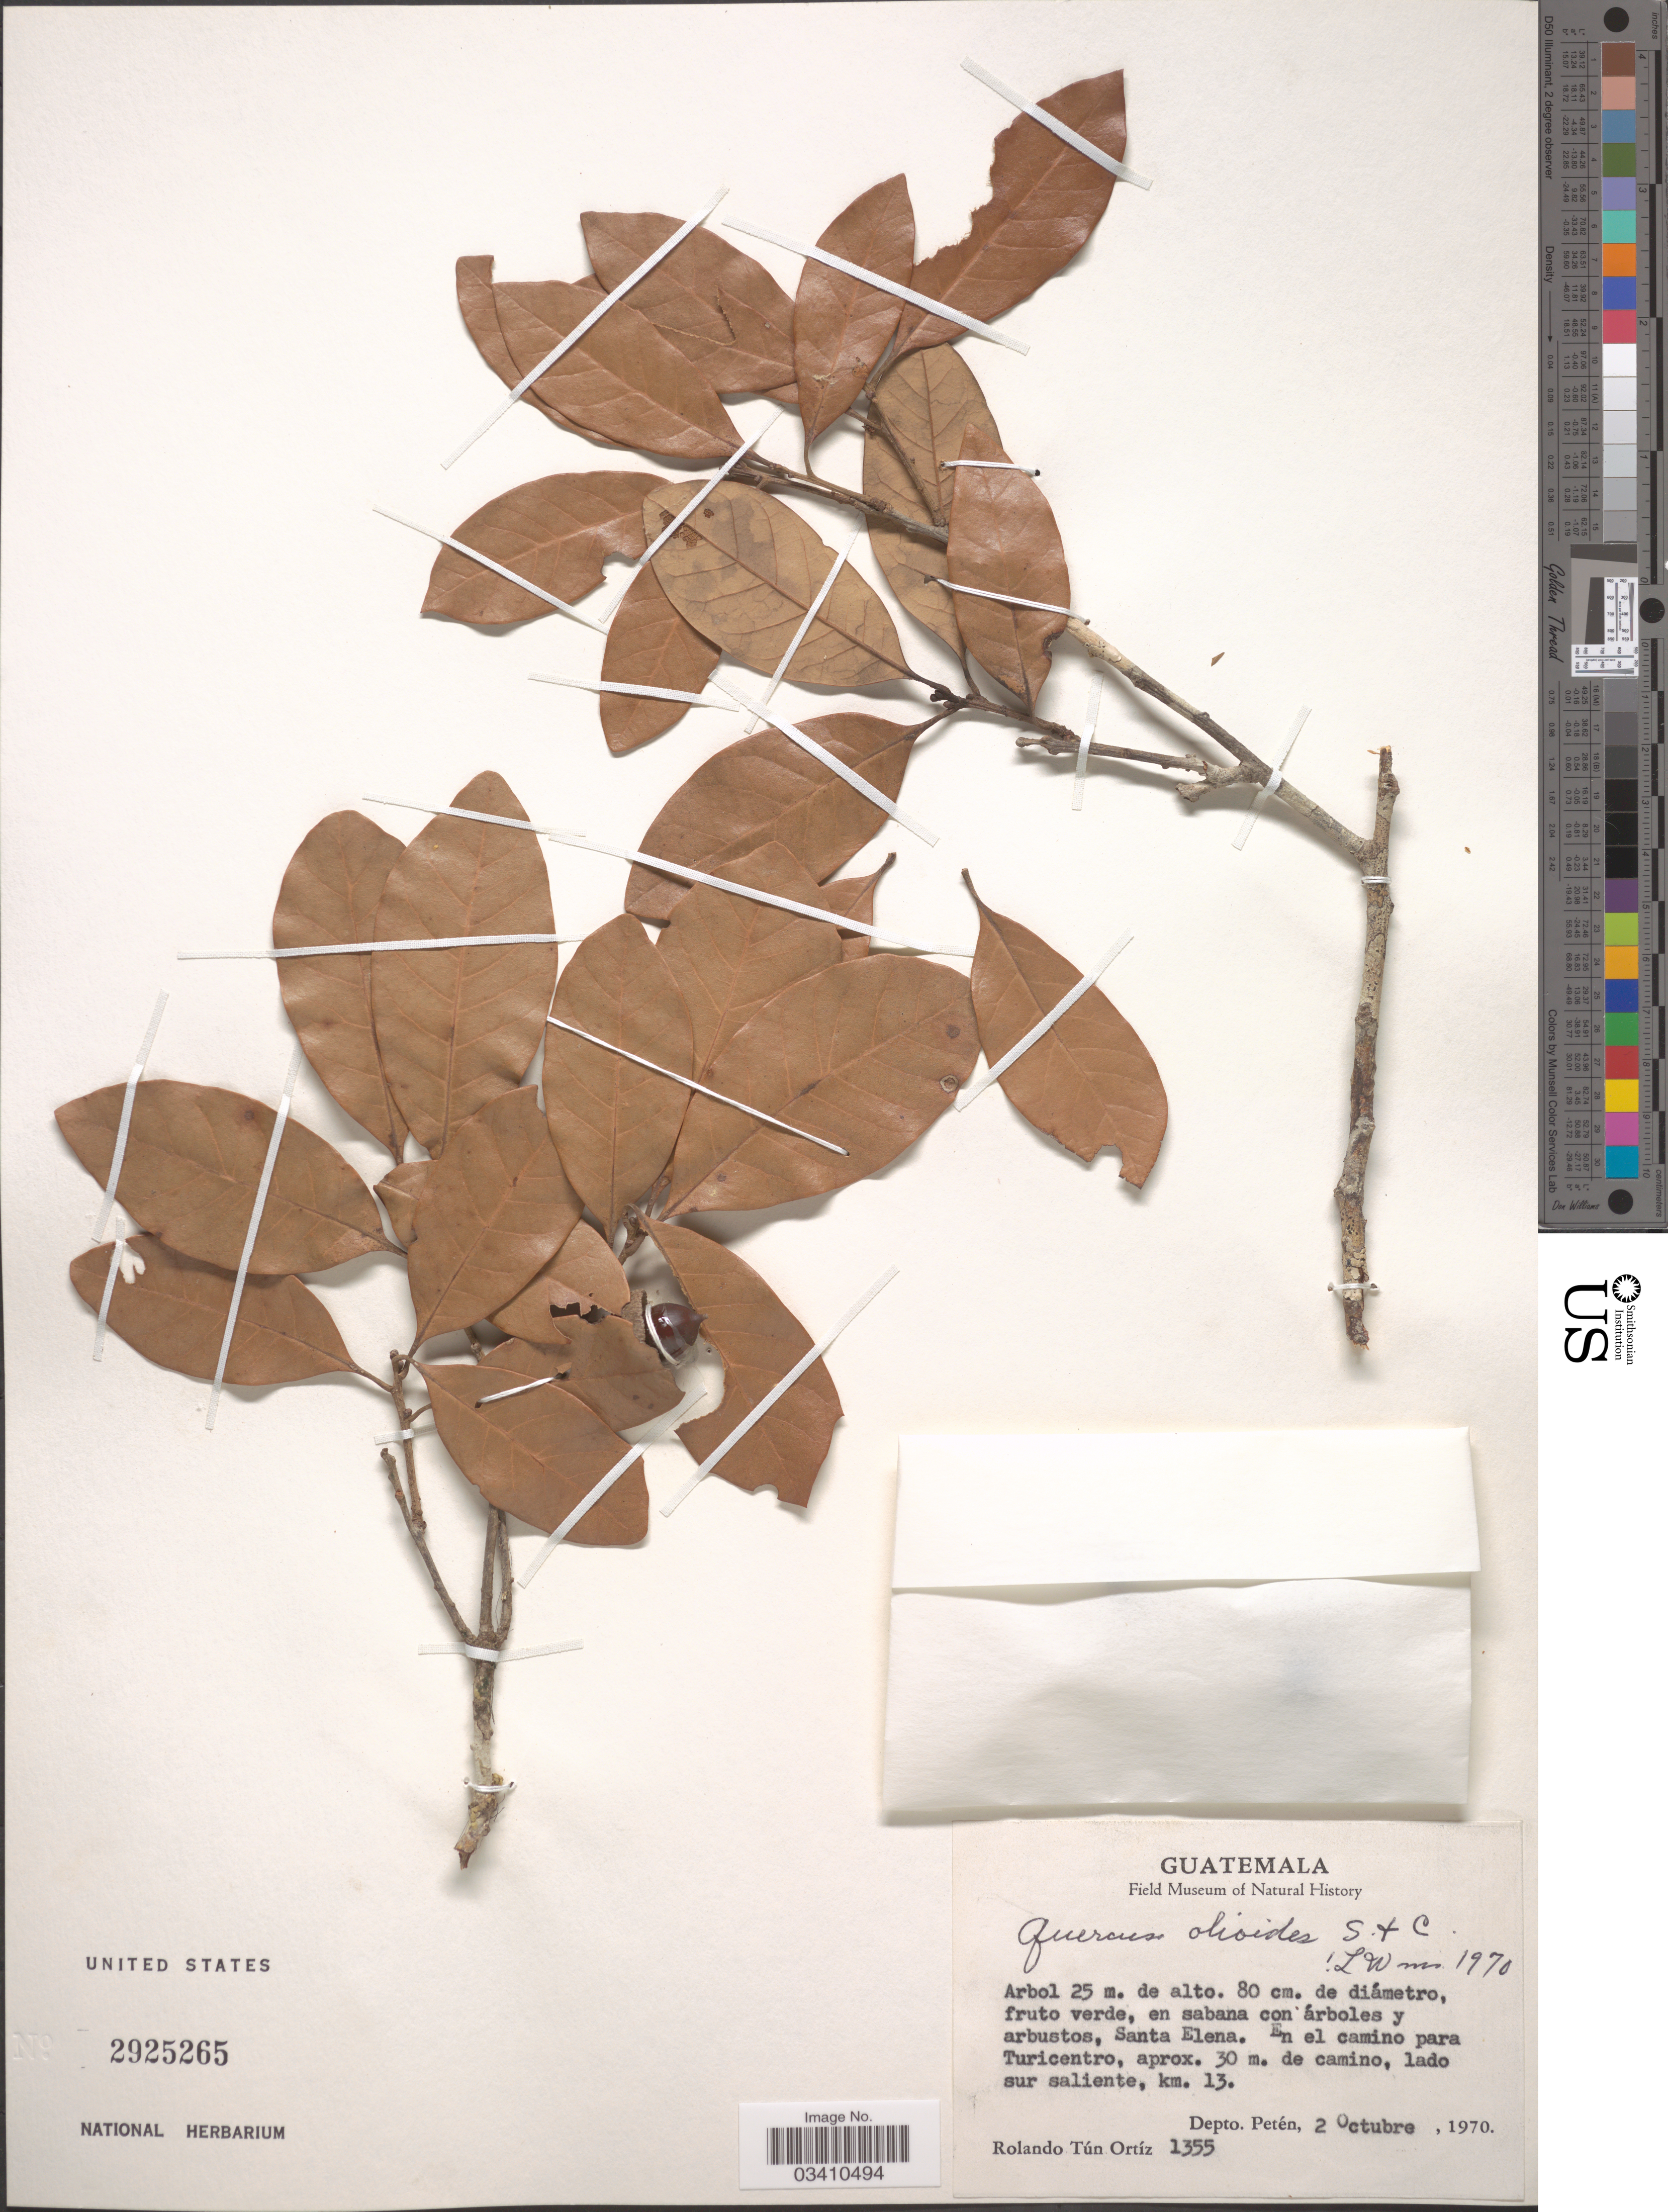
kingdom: Plantae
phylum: Tracheophyta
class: Magnoliopsida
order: Fagales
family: Fagaceae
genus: Quercus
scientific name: Quercus oleoides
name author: Schltdl. & Cham.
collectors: R. T. Ortíz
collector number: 1355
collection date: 1970-10-02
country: Guatemala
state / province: El Petén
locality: Santa Elena. En el camino para Turicentro, aprox. 30 m. de camino, lado sur saliente, km. 13. Depto. Petén.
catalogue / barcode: US 2925265